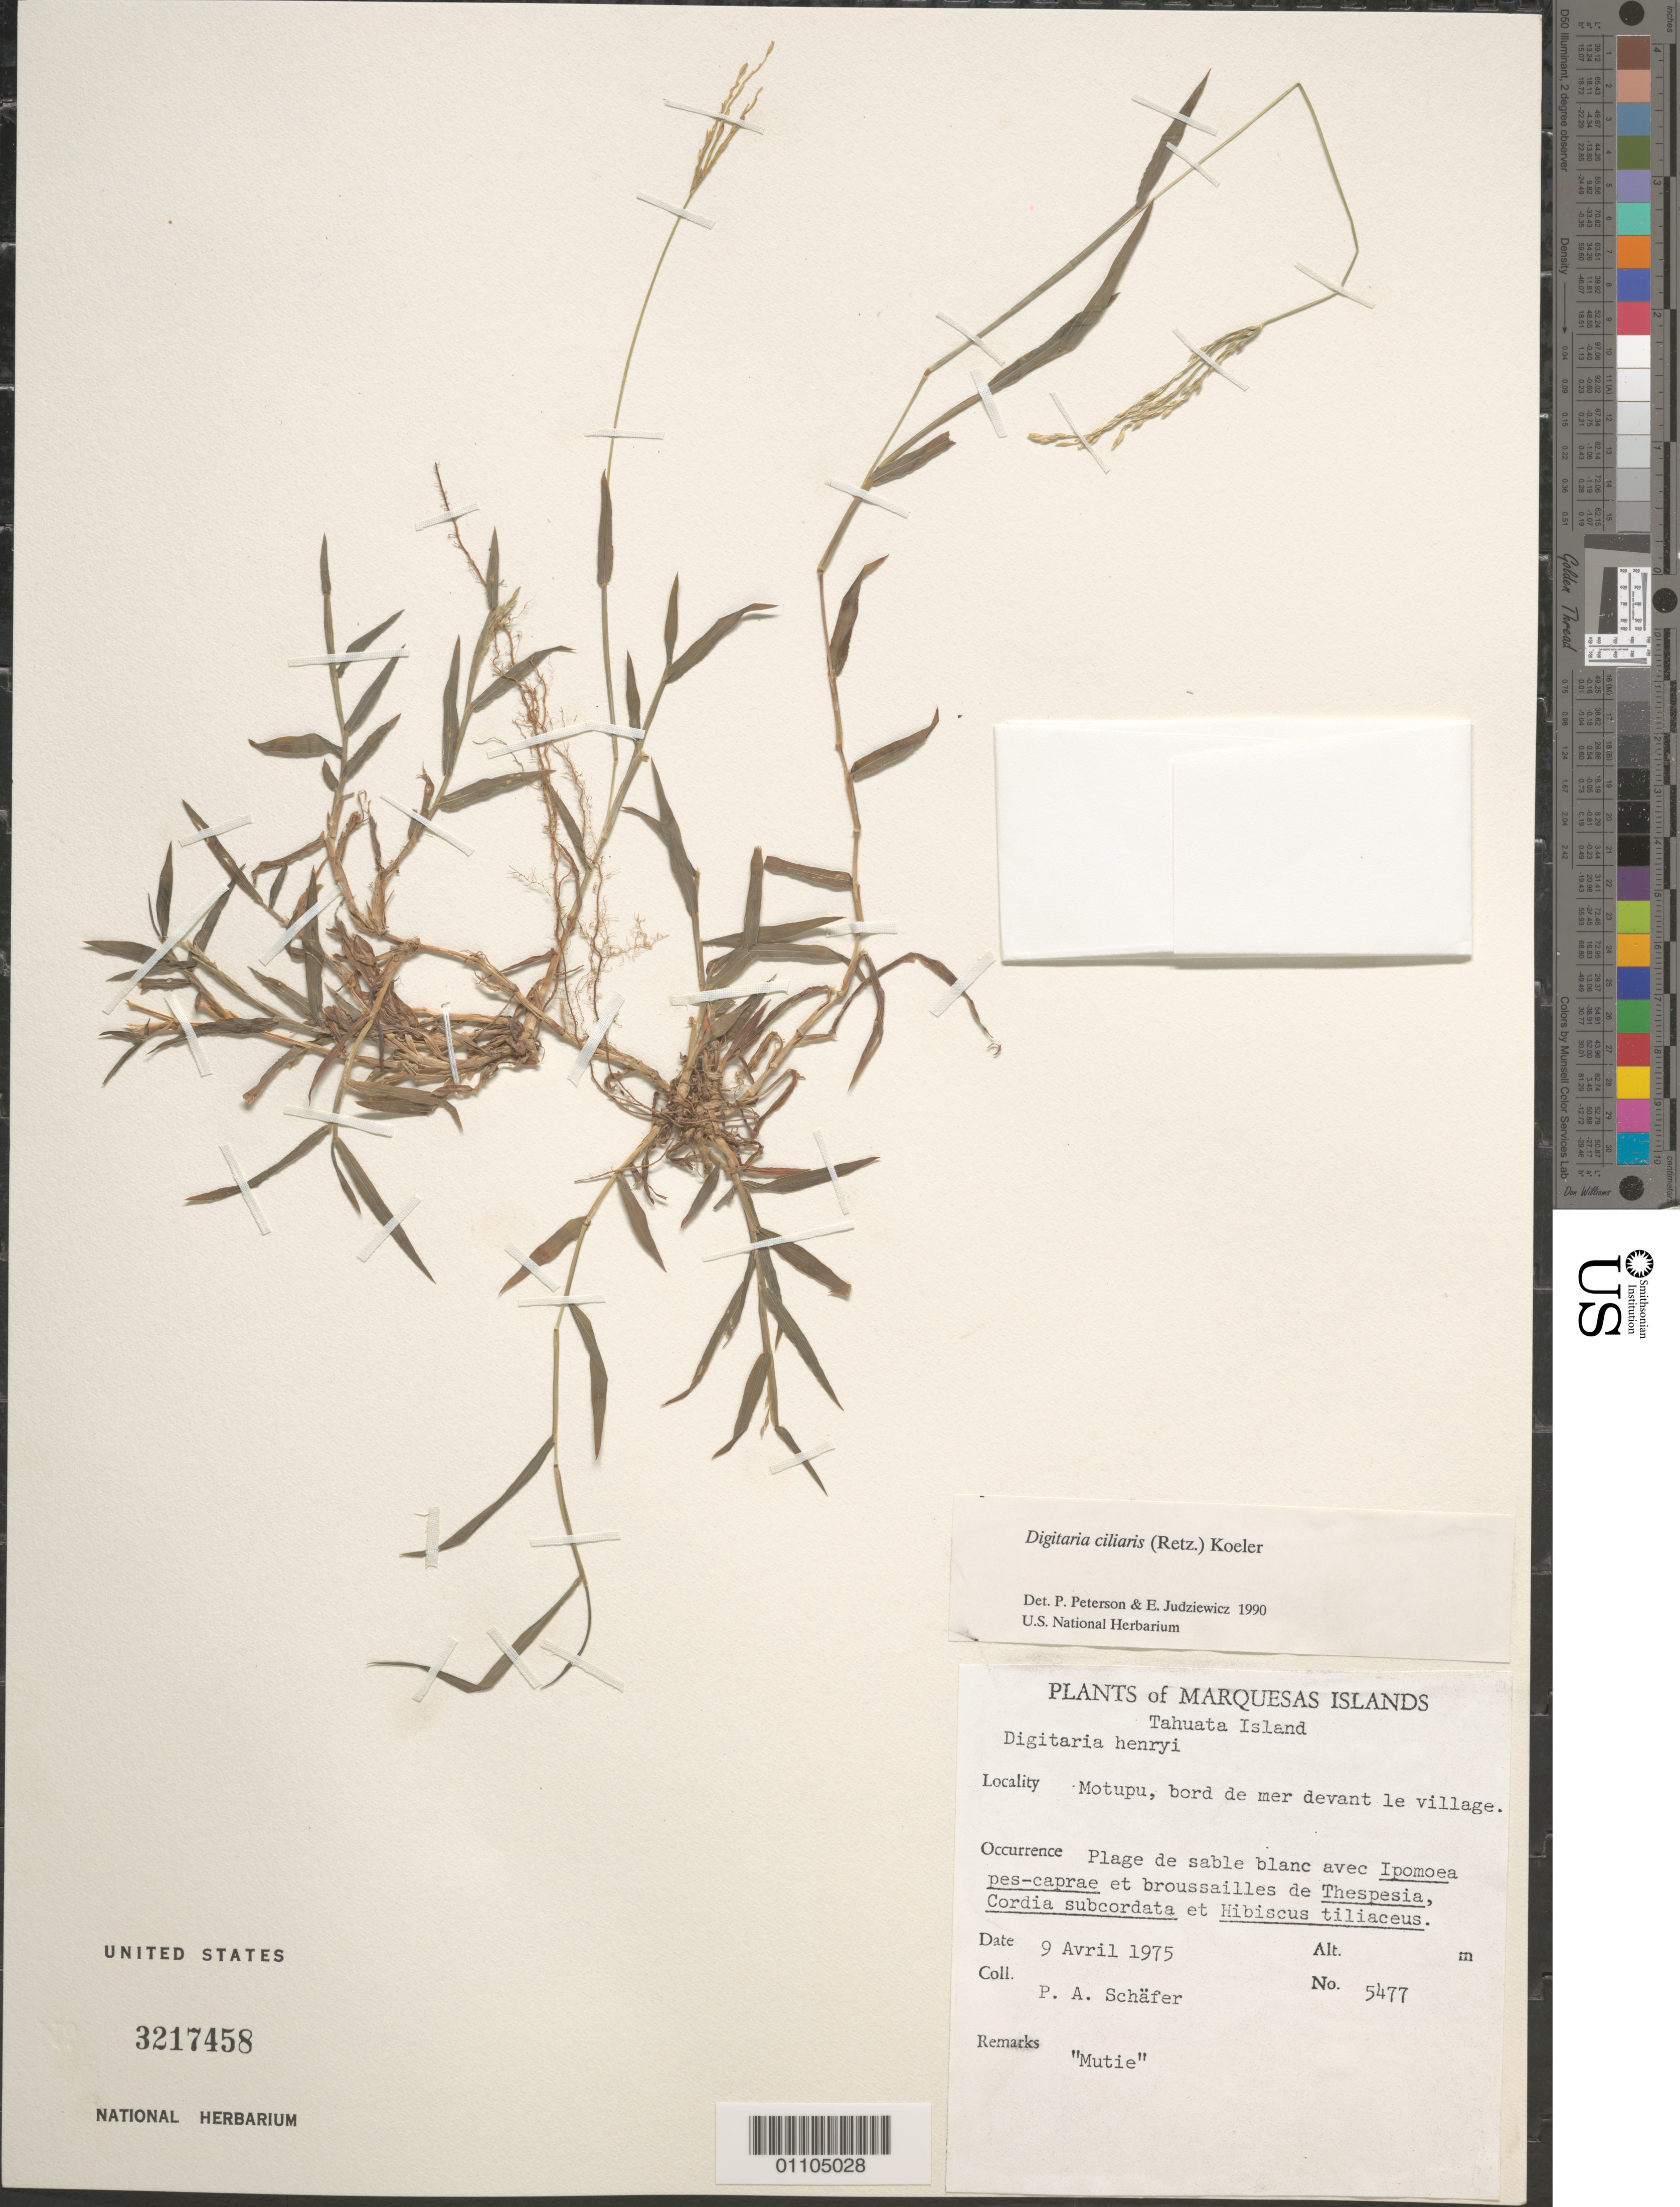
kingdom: Plantae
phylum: Tracheophyta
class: Liliopsida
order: Poales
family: Poaceae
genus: Digitaria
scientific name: Digitaria ciliaris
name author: (Retz.) Koeler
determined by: Peterson, P. M.; Judziewicz, E. J.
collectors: P. A. Schäfer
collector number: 5477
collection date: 1975-04-09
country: French Polynesia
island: Tahuata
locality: Motupu, bord de mer devant le village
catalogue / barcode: US 3217458